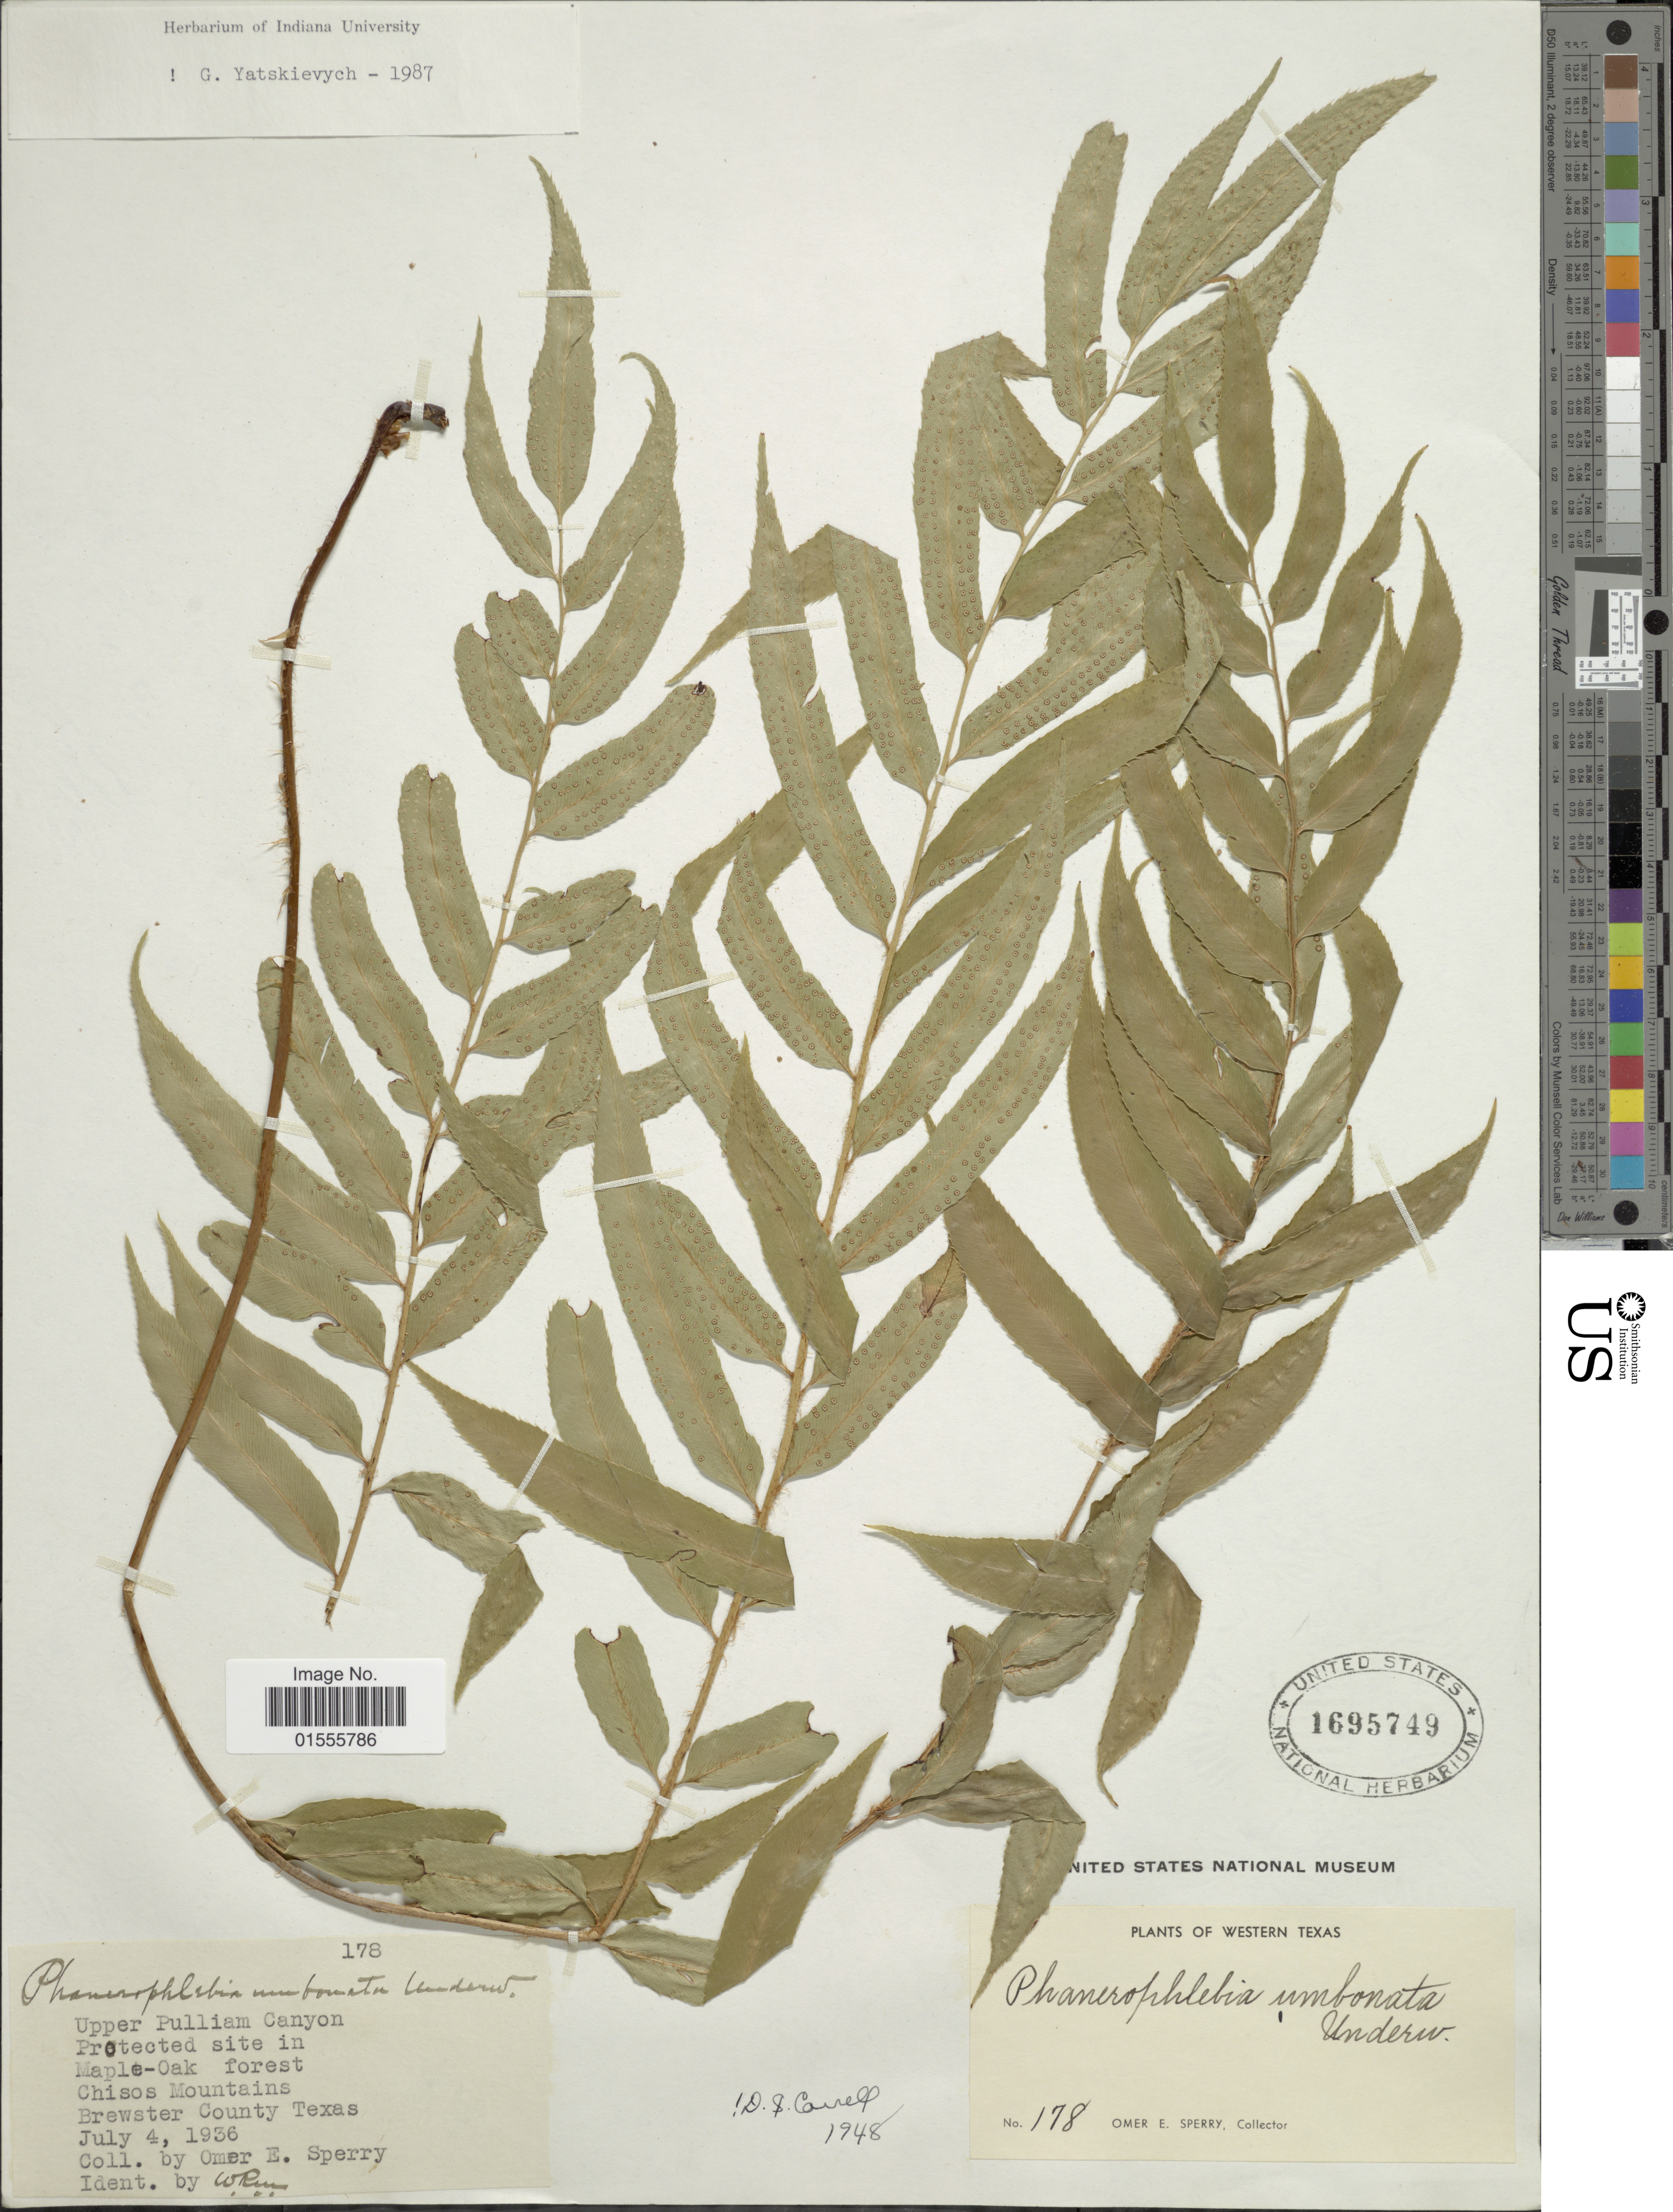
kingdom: Plantae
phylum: Tracheophyta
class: Polypodiopsida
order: Polypodiales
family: Dryopteridaceae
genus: Phanerophlebia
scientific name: Phanerophlebia umbonata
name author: Underw.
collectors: O. E. Sperry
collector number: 178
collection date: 1936-07-04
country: United States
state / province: Texas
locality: Upper Pulliam Canyon Protected site in Maple-Oak forest Chisos Mountains Brewster County, Western Texas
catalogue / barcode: US 1695749